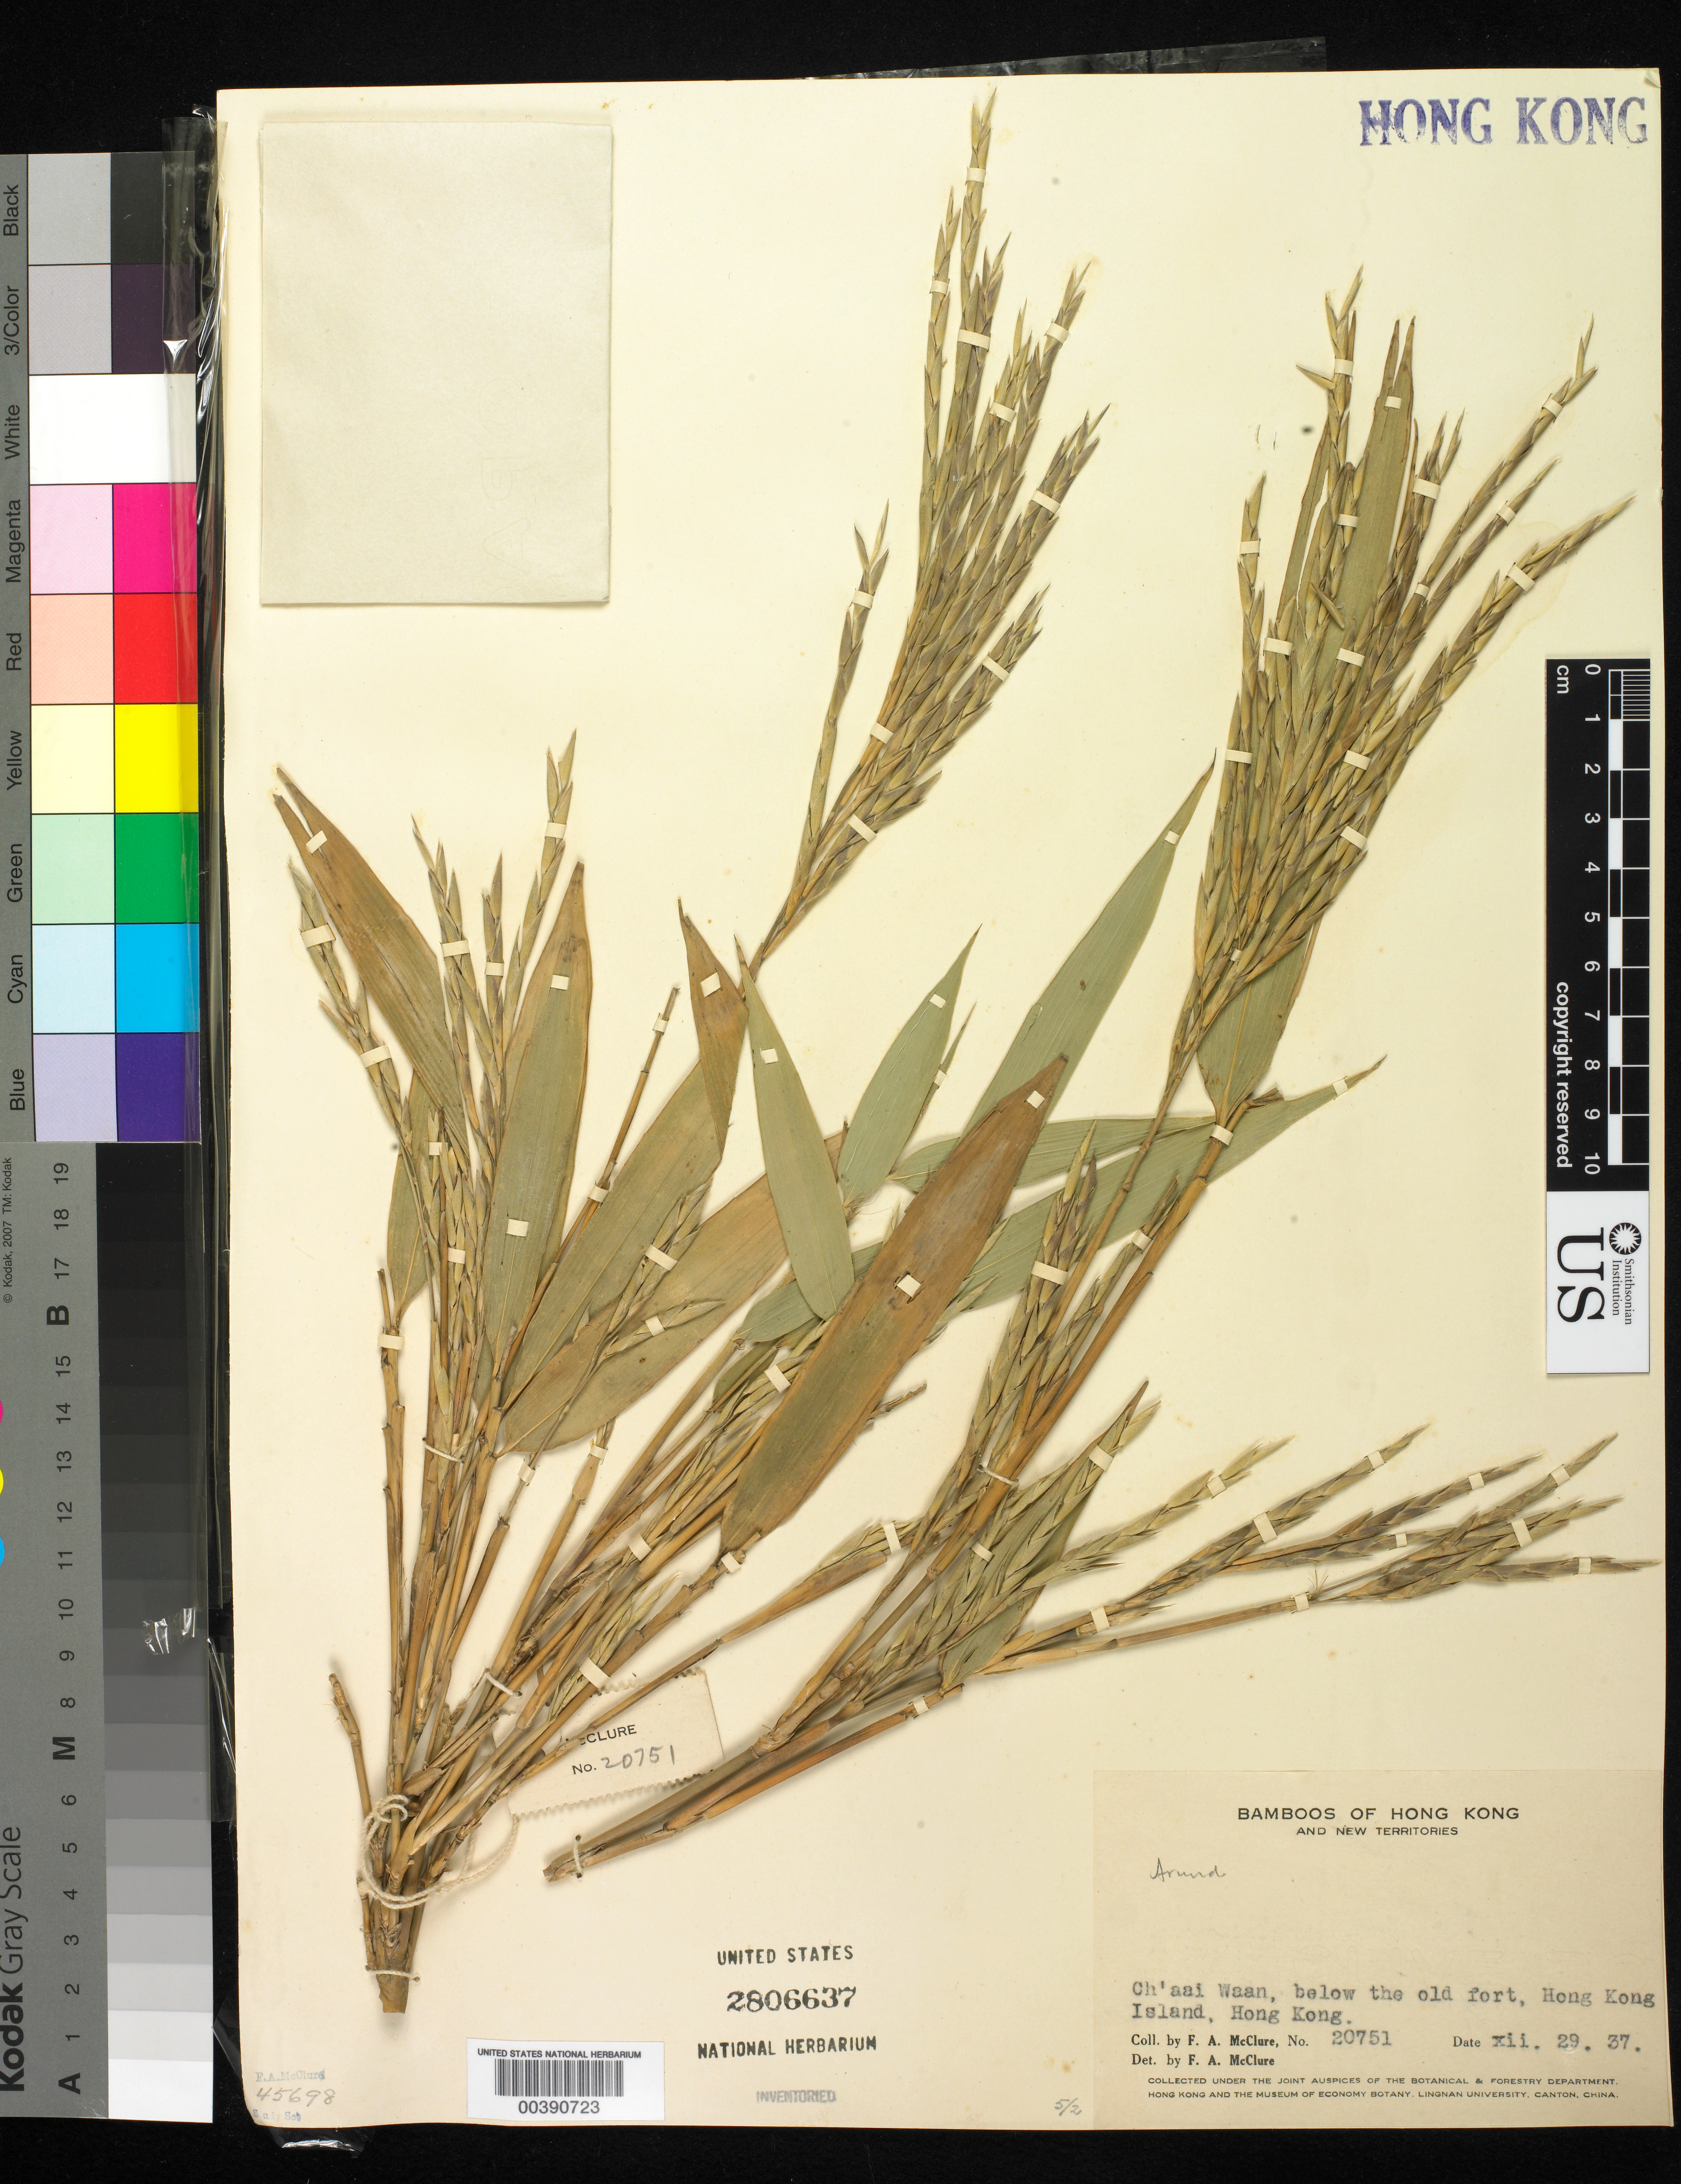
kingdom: Plantae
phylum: Tracheophyta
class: Liliopsida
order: Poales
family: Poaceae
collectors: F. A. McClure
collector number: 20751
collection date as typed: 29 Dec 1937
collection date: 1937-12-29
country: China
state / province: Hong Kong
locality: Ch'aai waan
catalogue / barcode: US 2806637